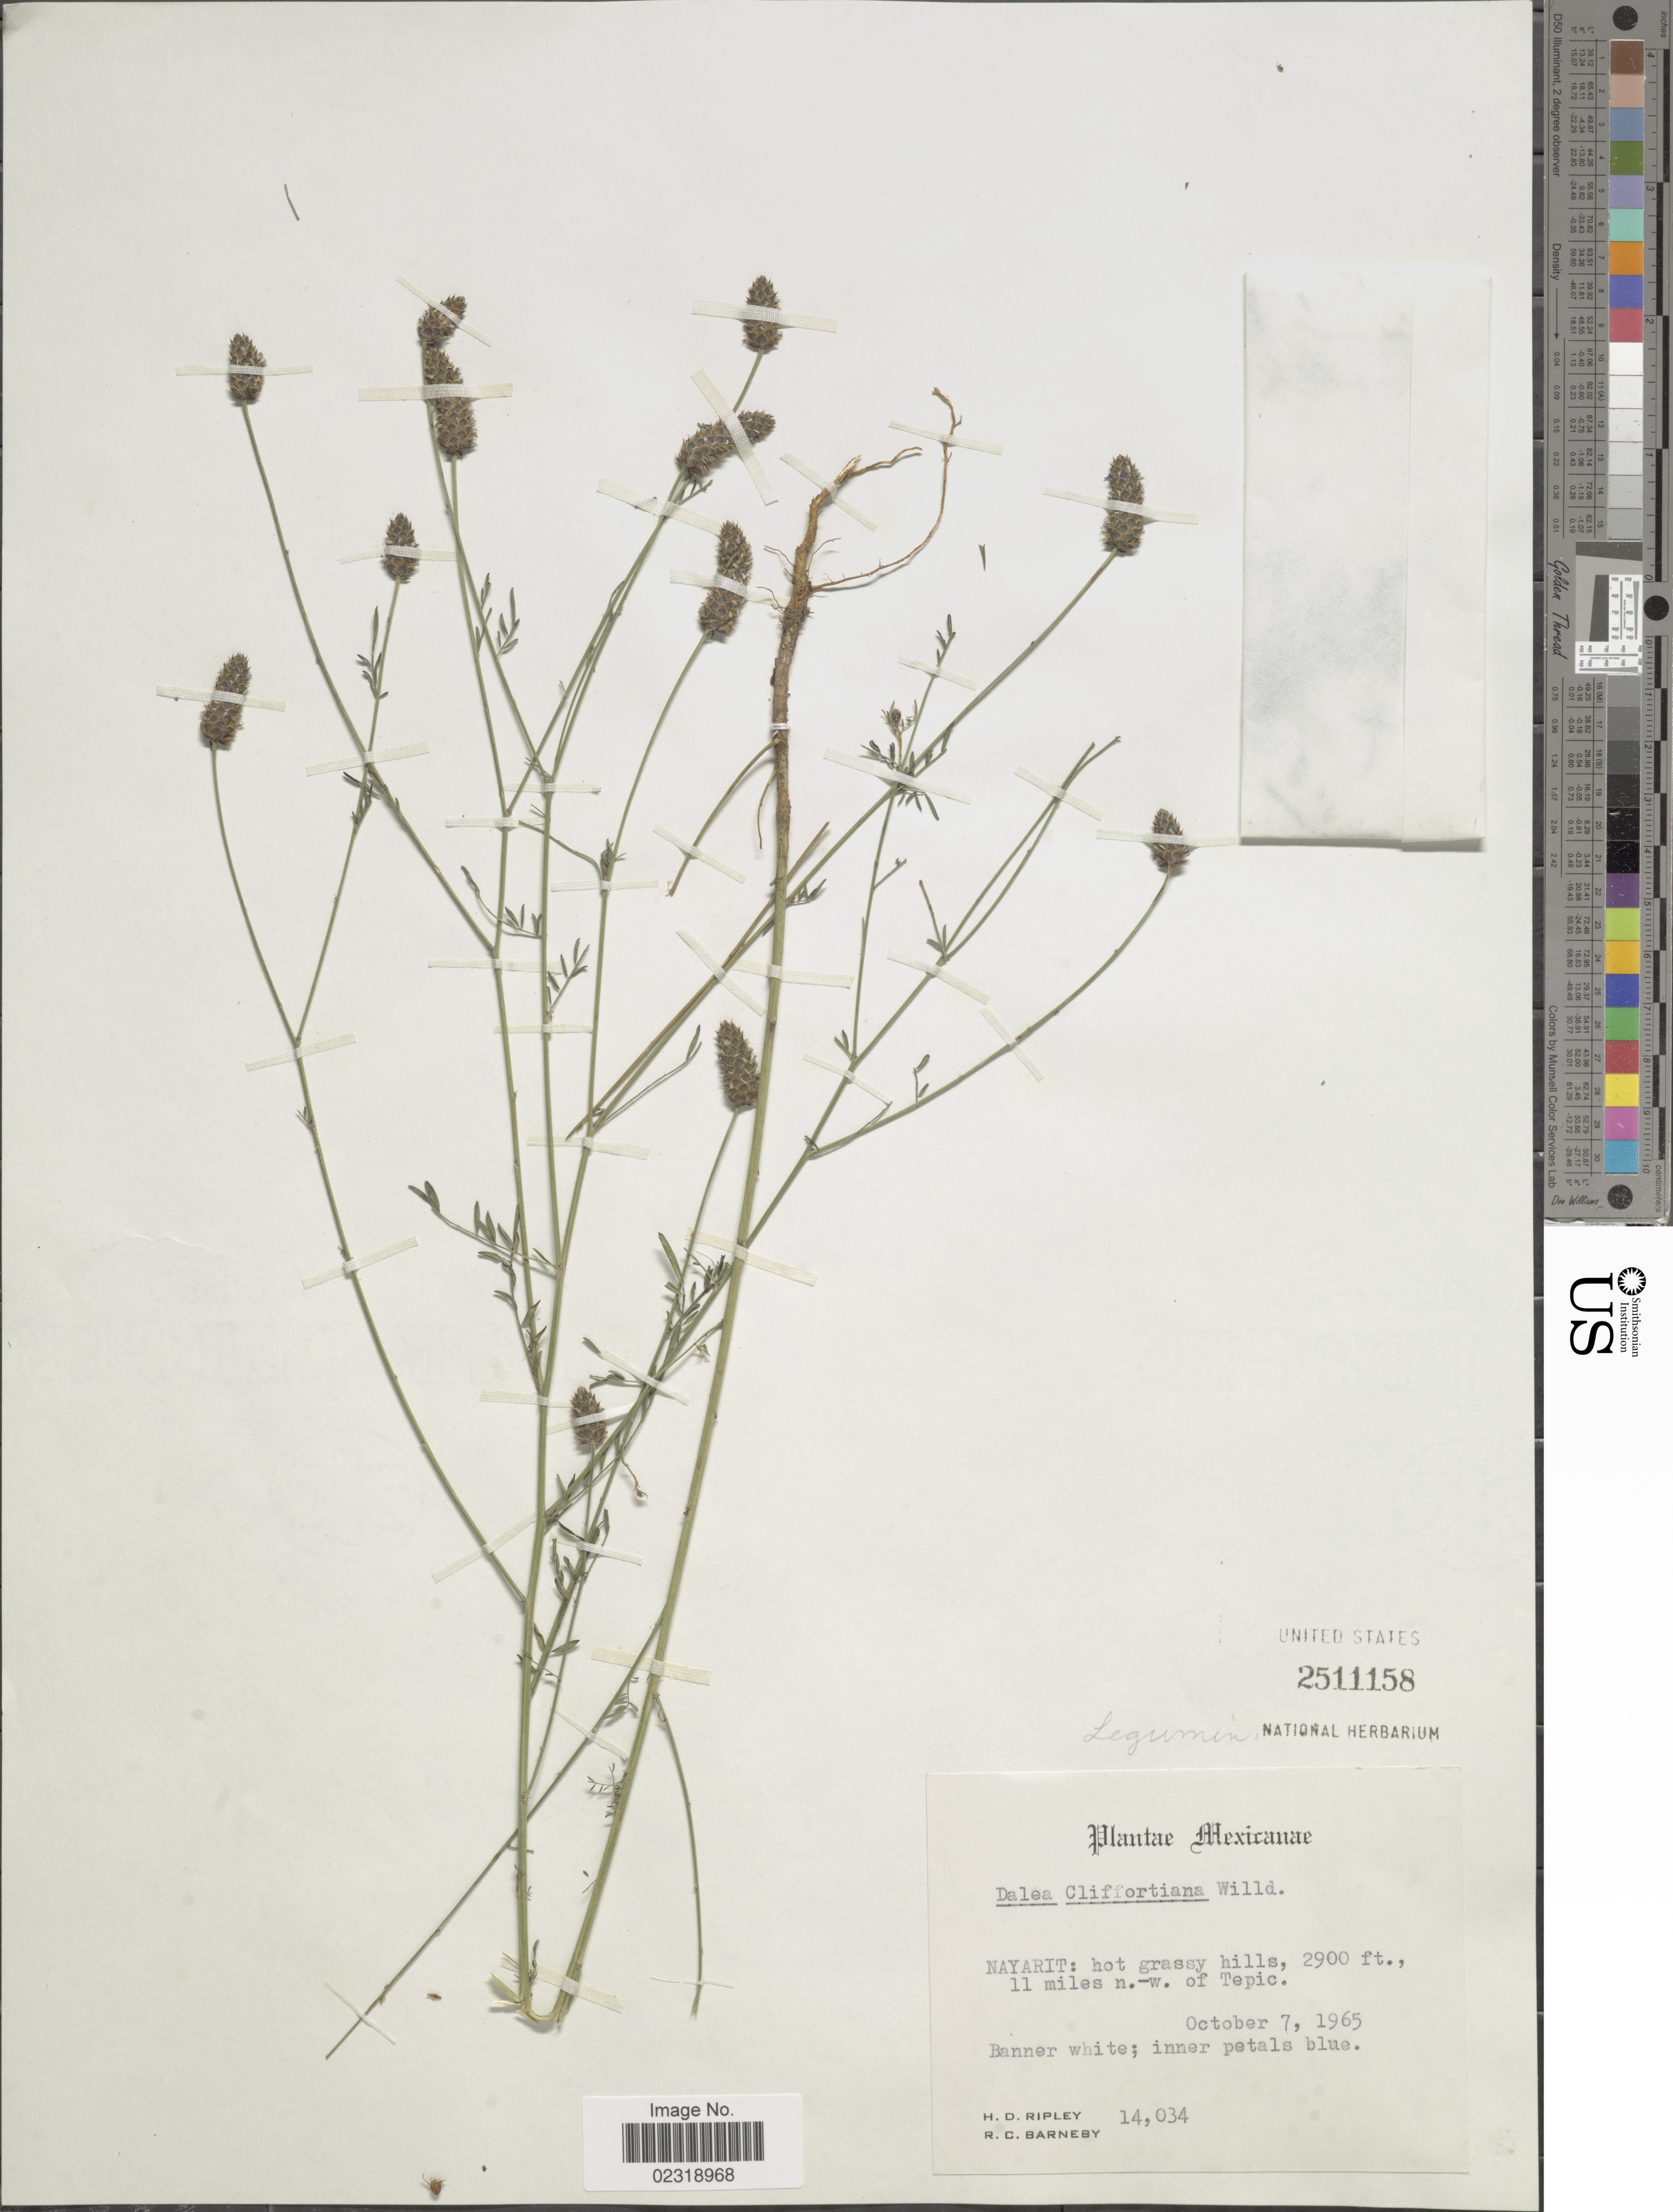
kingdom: Plantae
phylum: Tracheophyta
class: Magnoliopsida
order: Fabales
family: Fabaceae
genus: Dalea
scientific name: Dalea cliffortiana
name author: Willd.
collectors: H. Ripley & R. C. Barneby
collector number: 14034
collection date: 1965-10-07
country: Mexico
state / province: Nayarit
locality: Hot grassy hills, 11 miles n.w. of Tepic.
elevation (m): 884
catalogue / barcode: US 2511158